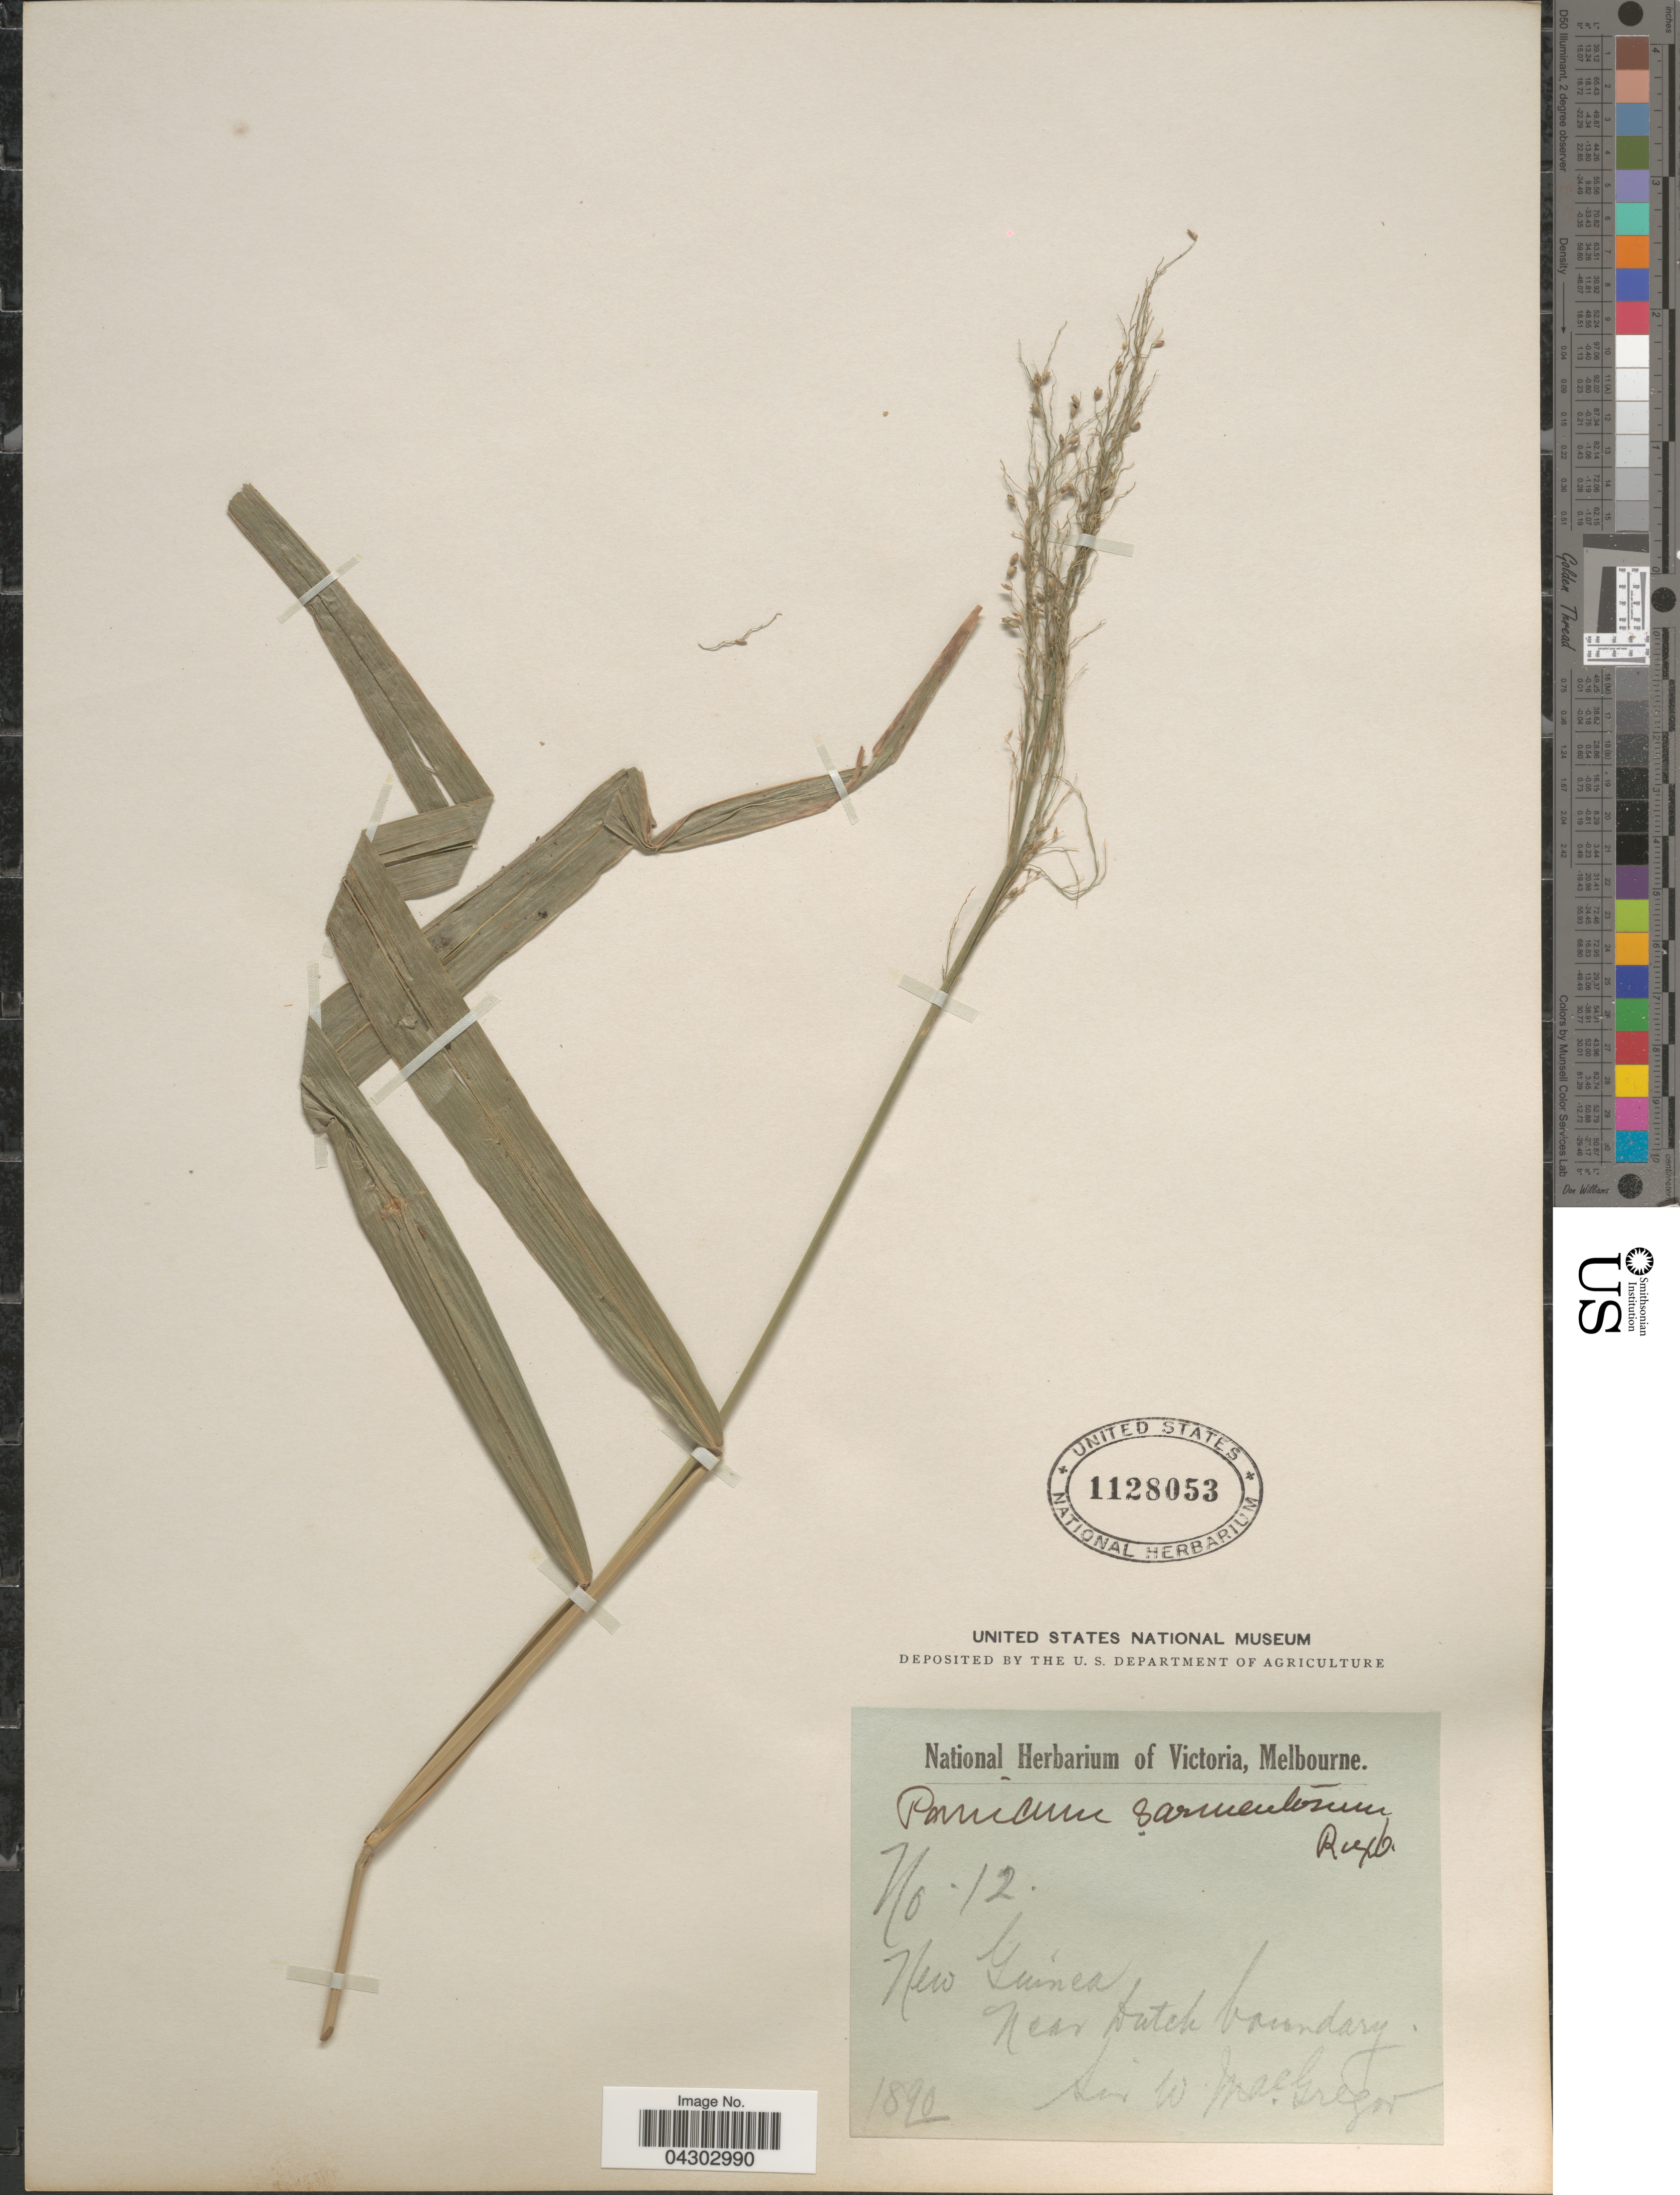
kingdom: Plantae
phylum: Tracheophyta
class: Liliopsida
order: Poales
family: Poaceae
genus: Panicum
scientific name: Panicum sarmentosum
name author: Roxb.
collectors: W. Macgregor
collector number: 12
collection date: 1890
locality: New Guinea. Near Dutch boundary.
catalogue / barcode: US 1128053